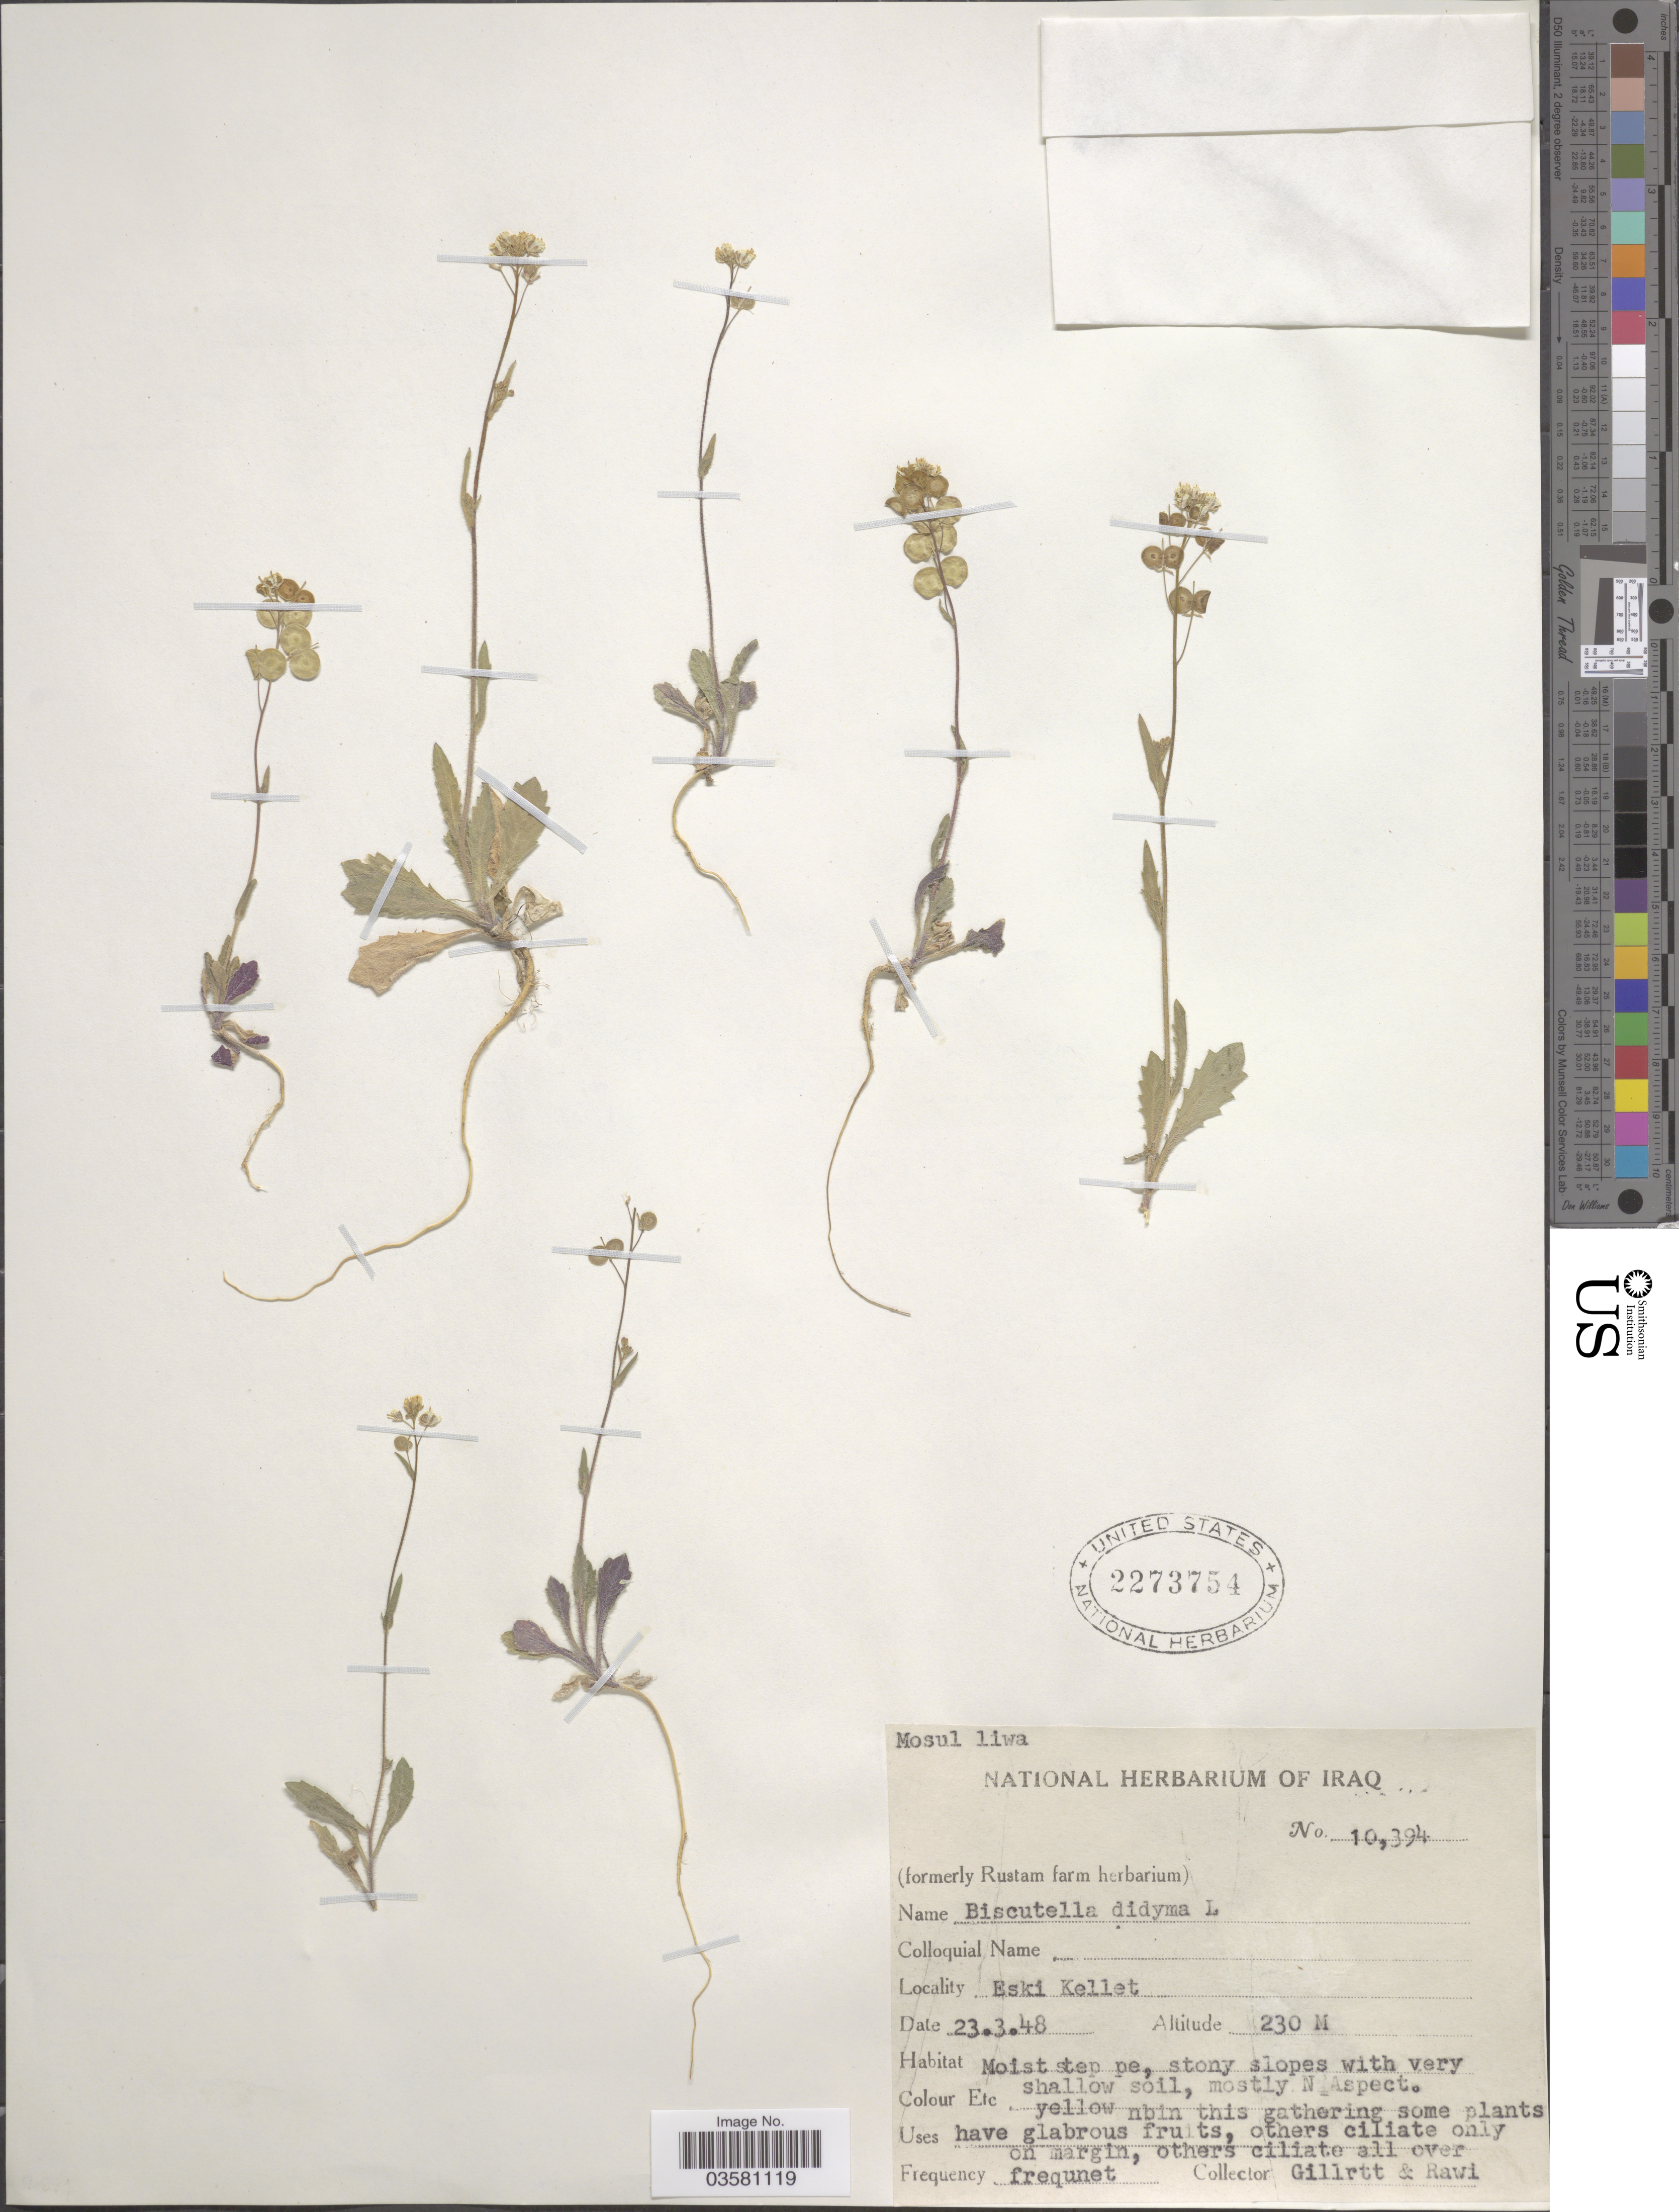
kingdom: Plantae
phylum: Tracheophyta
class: Magnoliopsida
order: Brassicales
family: Brassicaceae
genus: Biscutella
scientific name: Biscutella didyma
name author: L.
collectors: Gillett, -- & -. Rawi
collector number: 10394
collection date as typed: Transcribed d/m/y: 23/3/48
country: Iraq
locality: Mosul liwa. Eski Kellet.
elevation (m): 230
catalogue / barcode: US 2273754